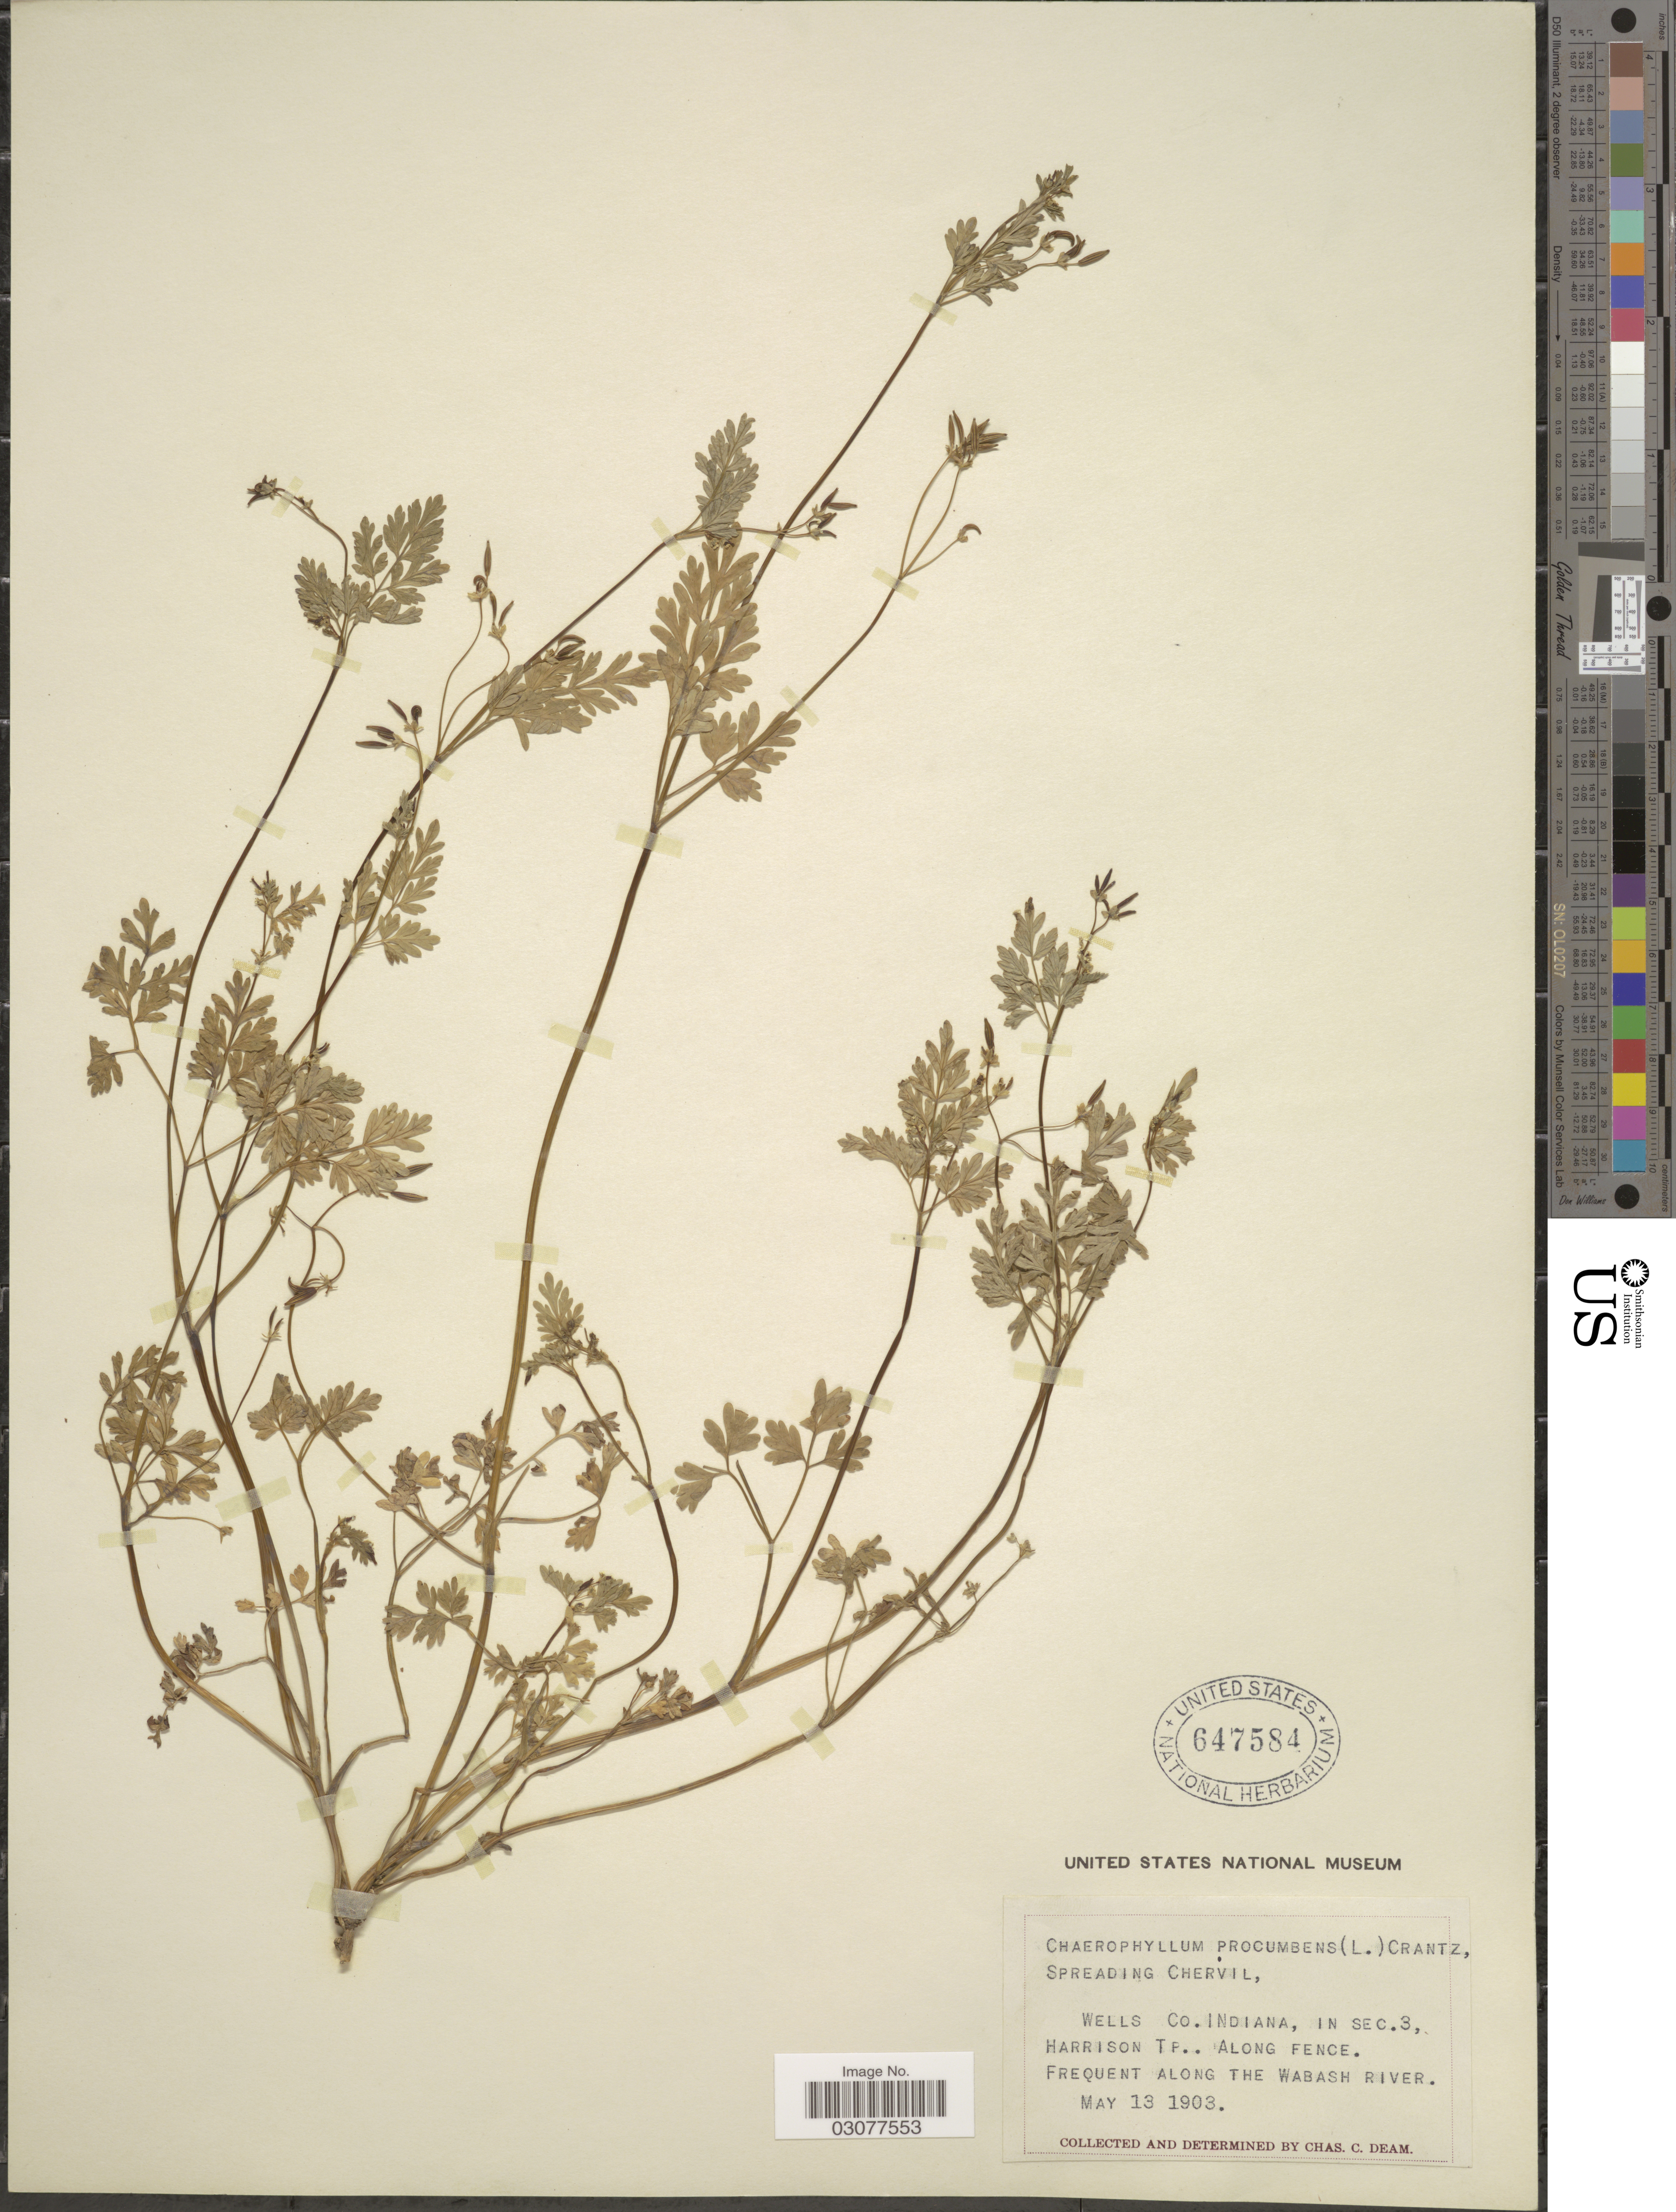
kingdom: Plantae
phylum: Tracheophyta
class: Magnoliopsida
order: Apiales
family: Apiaceae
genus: Chaerophyllum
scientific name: Chaerophyllum procumbens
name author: (L.) Crantz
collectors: C. Deam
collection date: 1903-05-13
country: United States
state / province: Indiana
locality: Wells Co. Indiana, In Sec. 3, Harrison Tp.. Along Fence. Frequent along the Wabash River.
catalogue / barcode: US 647584